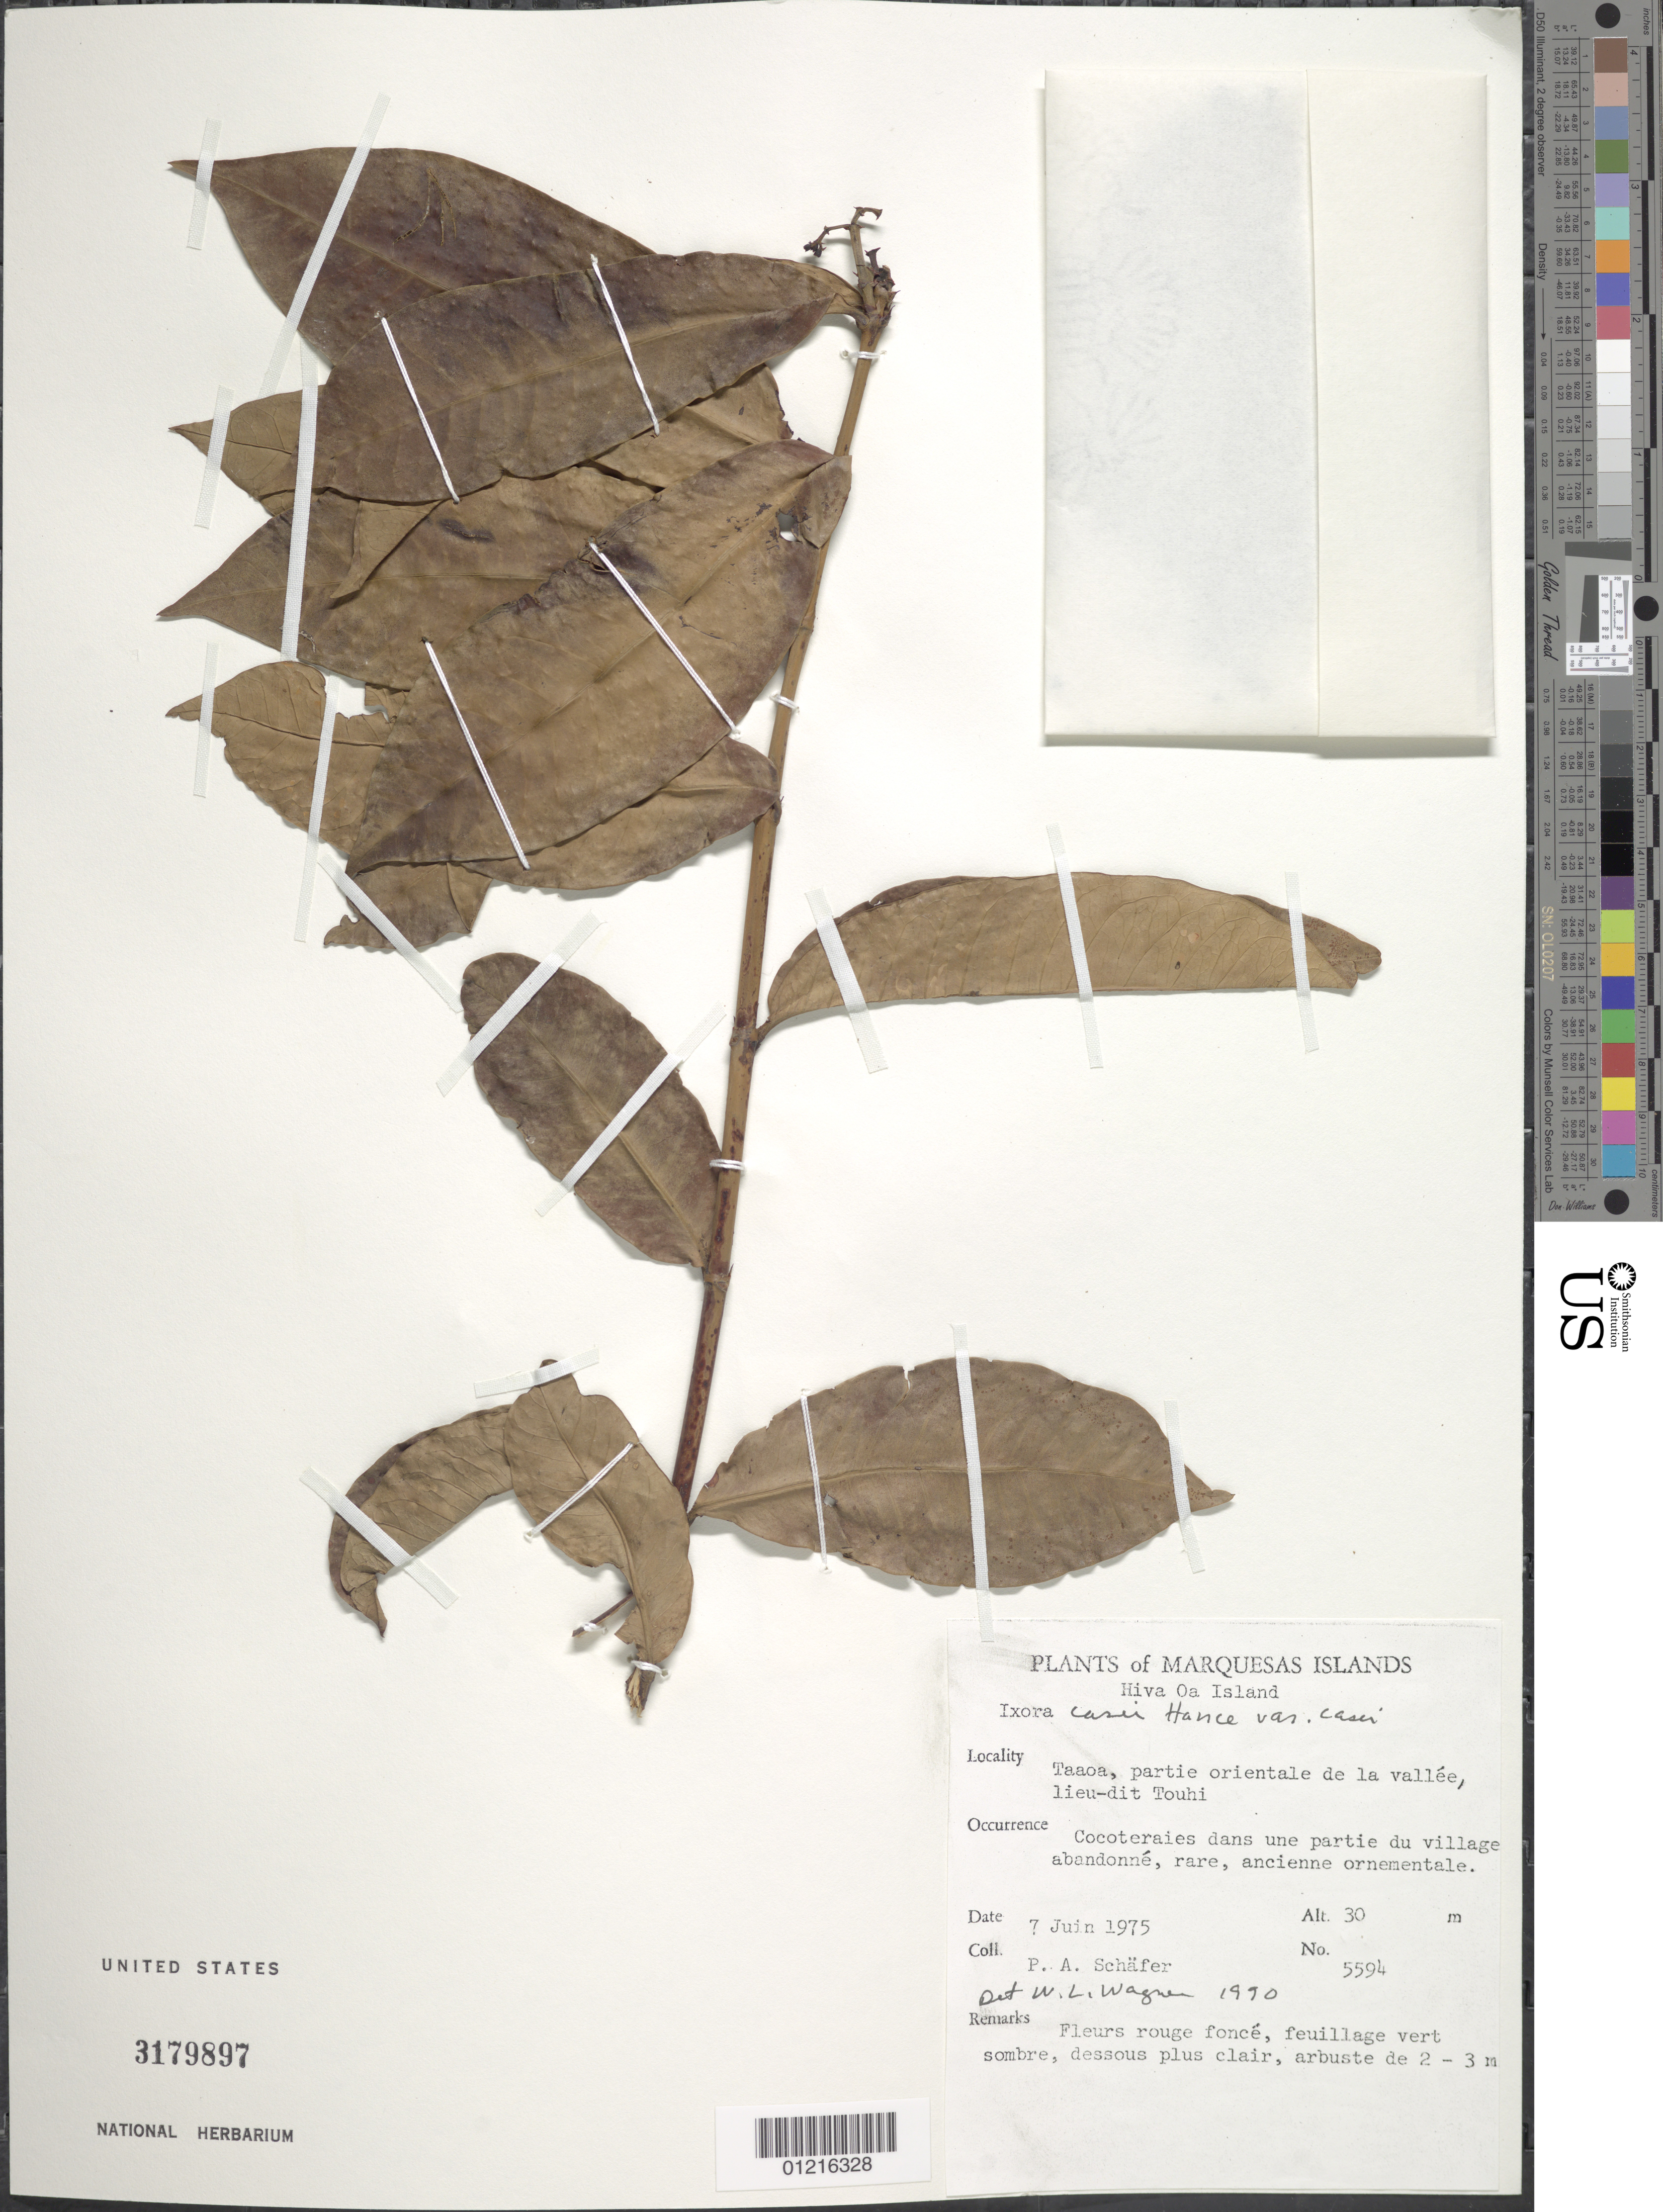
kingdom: Plantae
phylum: Tracheophyta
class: Magnoliopsida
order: Gentianales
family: Rubiaceae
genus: Ixora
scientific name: Ixora casei var. casei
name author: Hance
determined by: Wagner, W. L., (BOT), Smithsonian Institution - National Museum of Natural History (UNITED STATES)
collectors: P. A. Schäfer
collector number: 5594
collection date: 1975-06-07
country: French Polynesia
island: Hiva Oa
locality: Taaoa, partie orientale de la vallée lieu-dit Touhi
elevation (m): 30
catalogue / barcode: US 3179897